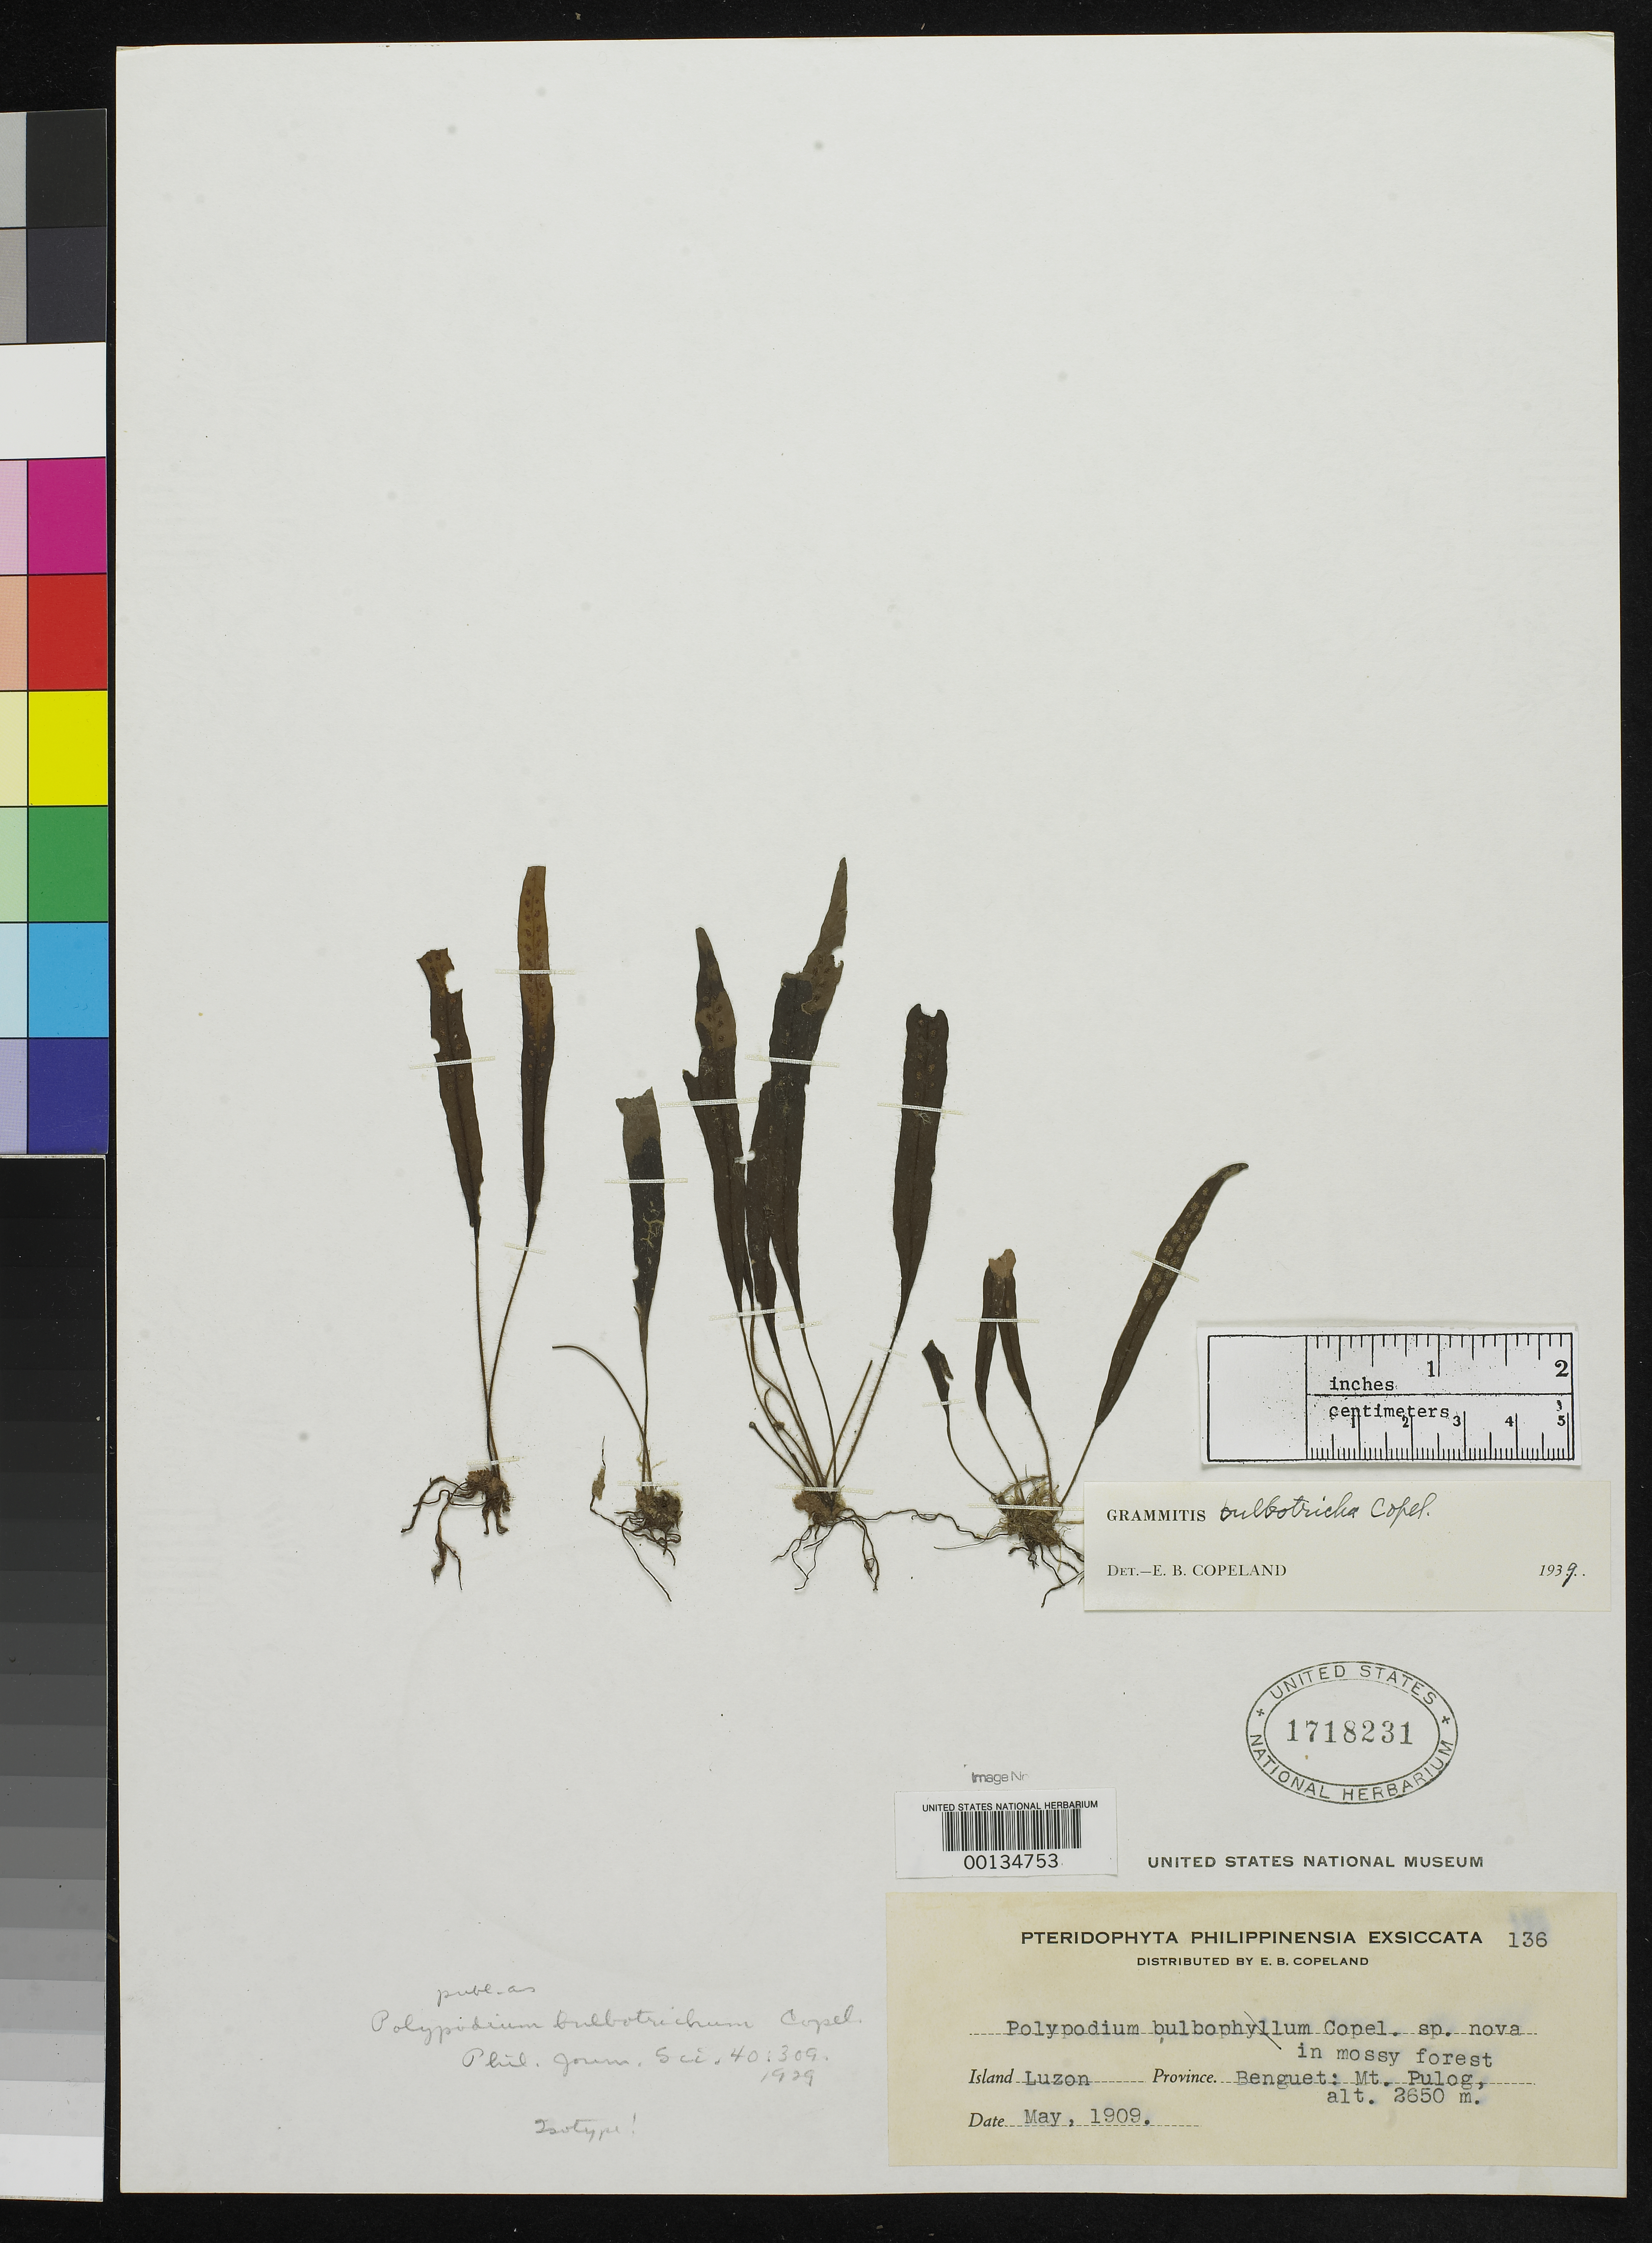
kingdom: Plantae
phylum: Tracheophyta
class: Polypodiopsida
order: Polypodiales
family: Polypodiaceae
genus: Polypodium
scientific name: Polypodium bulbotrichum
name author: Copel.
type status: Isotype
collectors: E. B. Copeland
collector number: Pter. Phil. Exs. 136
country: Philippines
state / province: Cordillera (Administrative Region)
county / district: Mountain province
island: Luzon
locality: Mt. Pulog.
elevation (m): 2650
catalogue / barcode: US 1718231